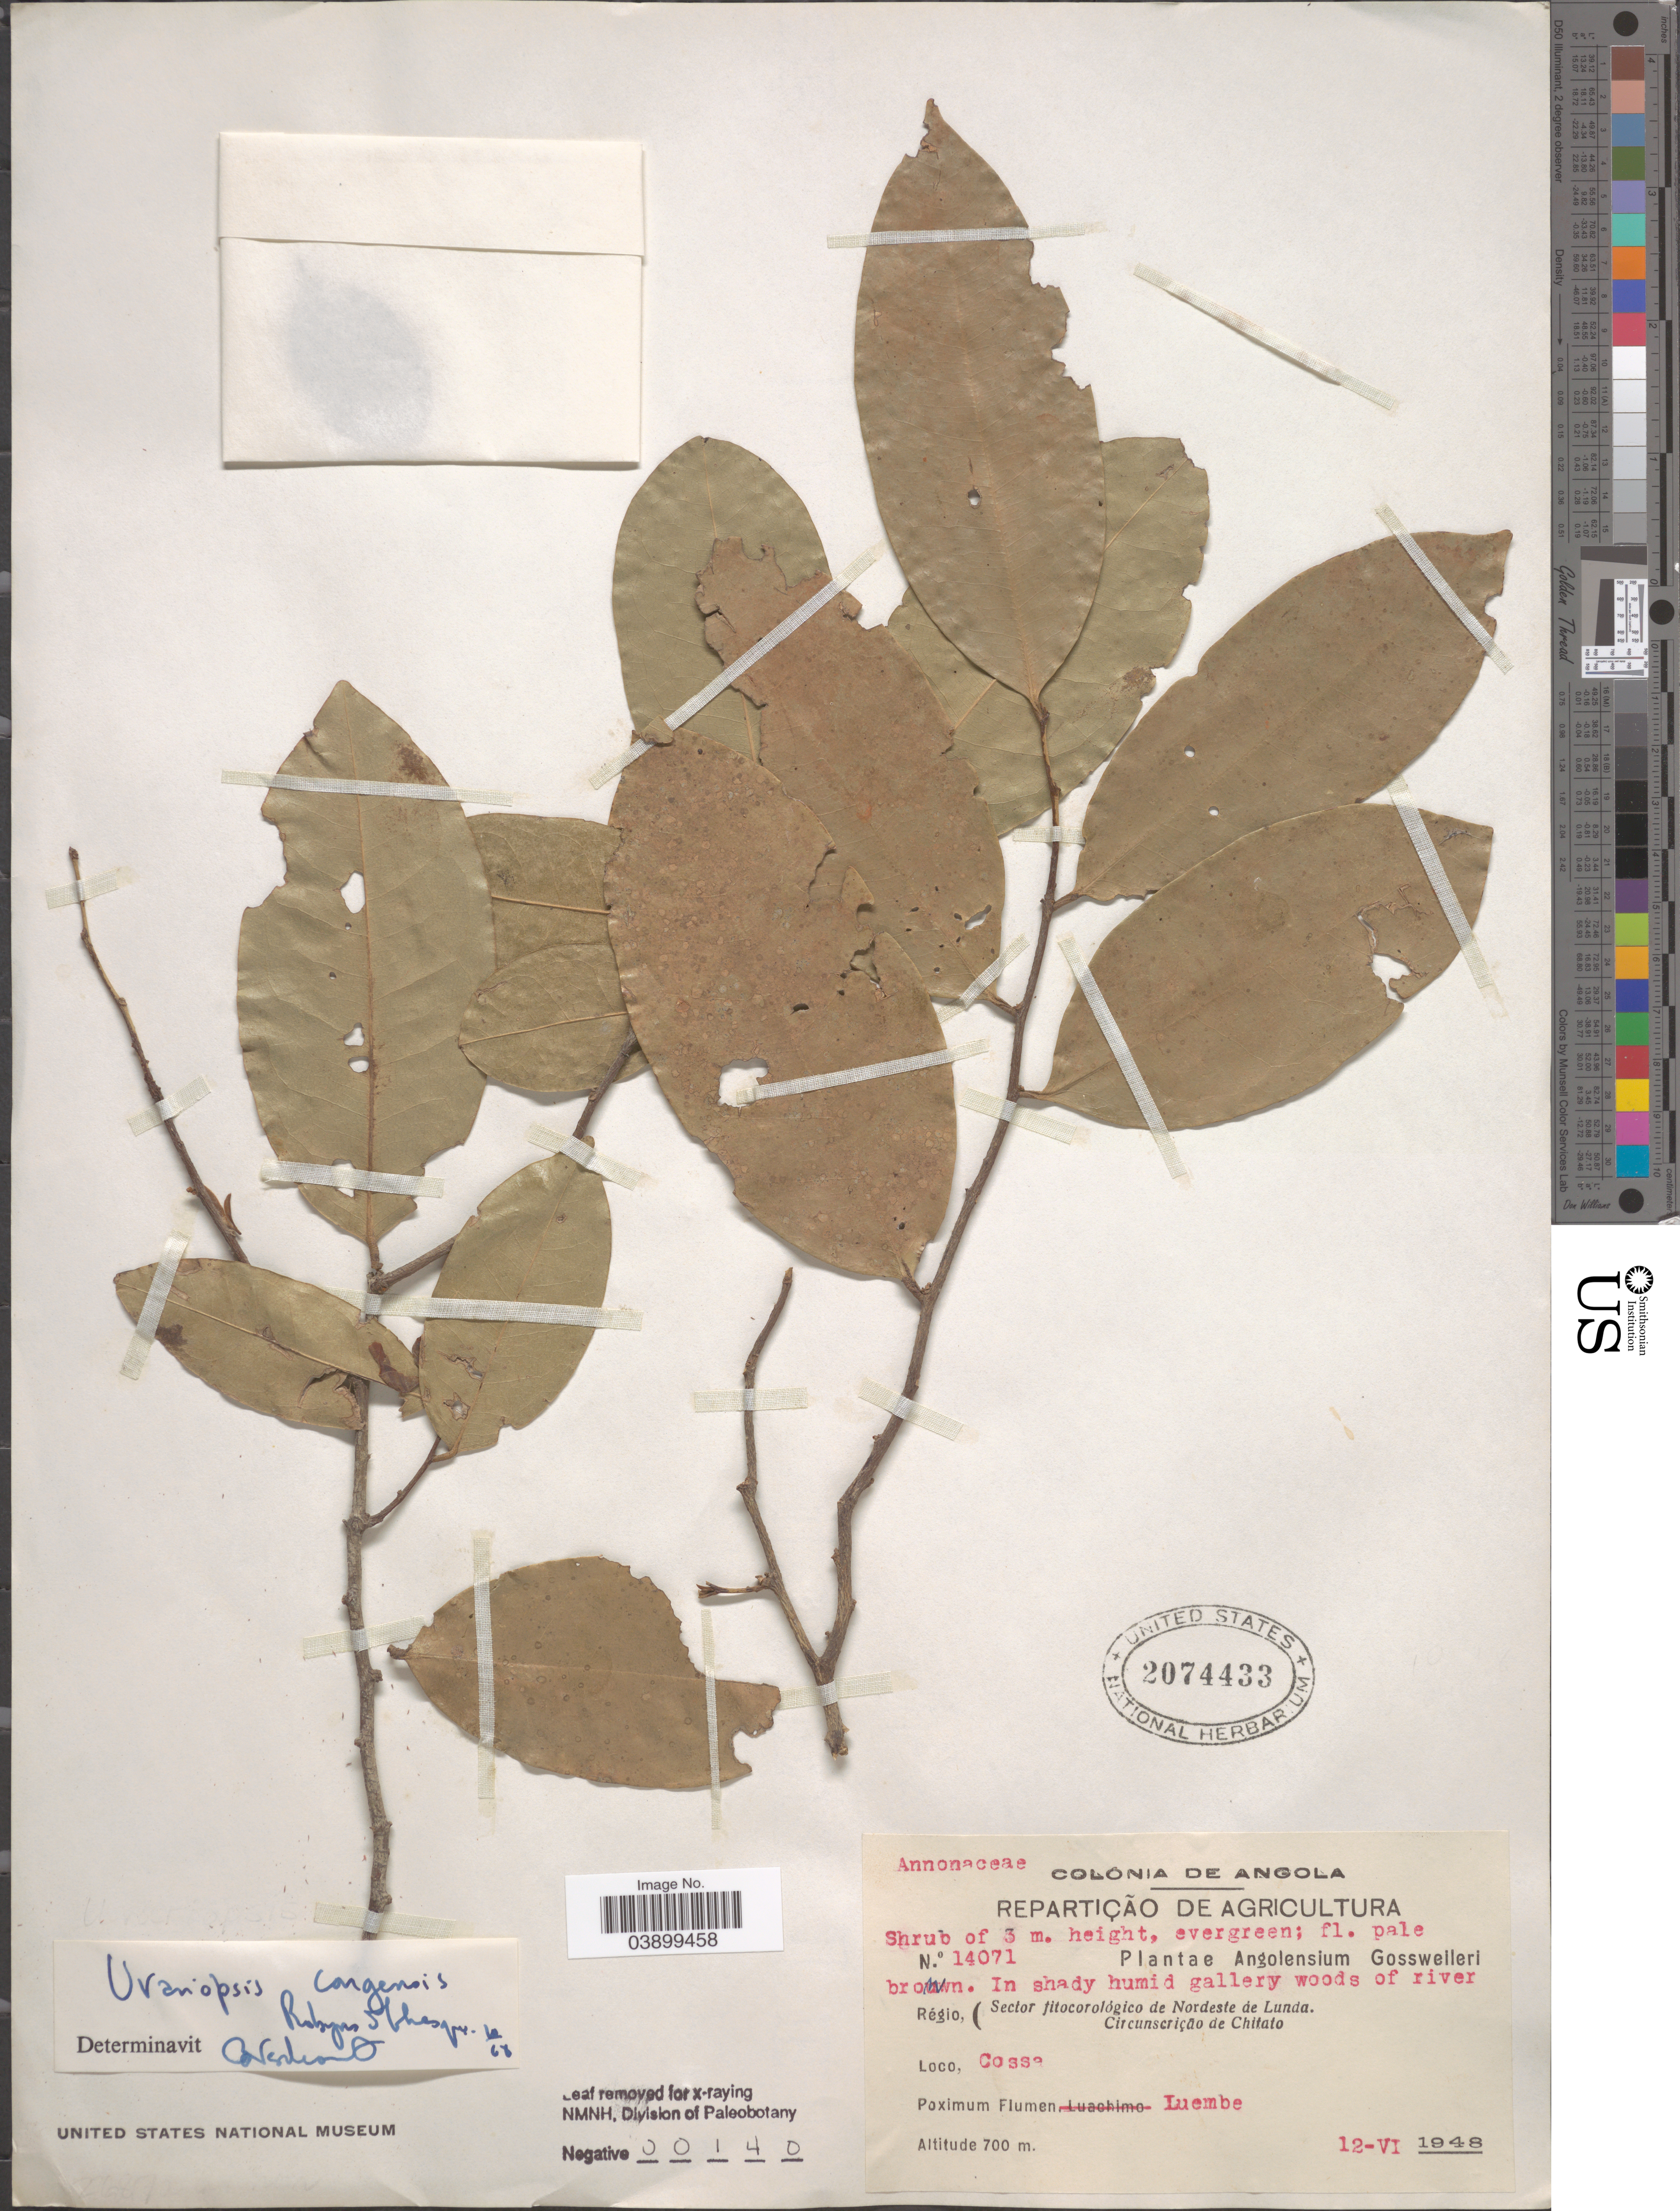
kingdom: Plantae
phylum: Tracheophyta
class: Magnoliopsida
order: Magnoliales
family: Annonaceae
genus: Uvariopsis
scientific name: Uvariopsis congensis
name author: Robyns & Ghesq.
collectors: -. Gossweiler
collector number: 14071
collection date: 1948-06-12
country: Angola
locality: Colonia de Angola. Régio, Sector fitocorológico de Nordeste de Lunda. Circunscriçäo de Chitato. Cossa. Poximum Flumen Luembe.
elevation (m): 700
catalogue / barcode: US 2074433